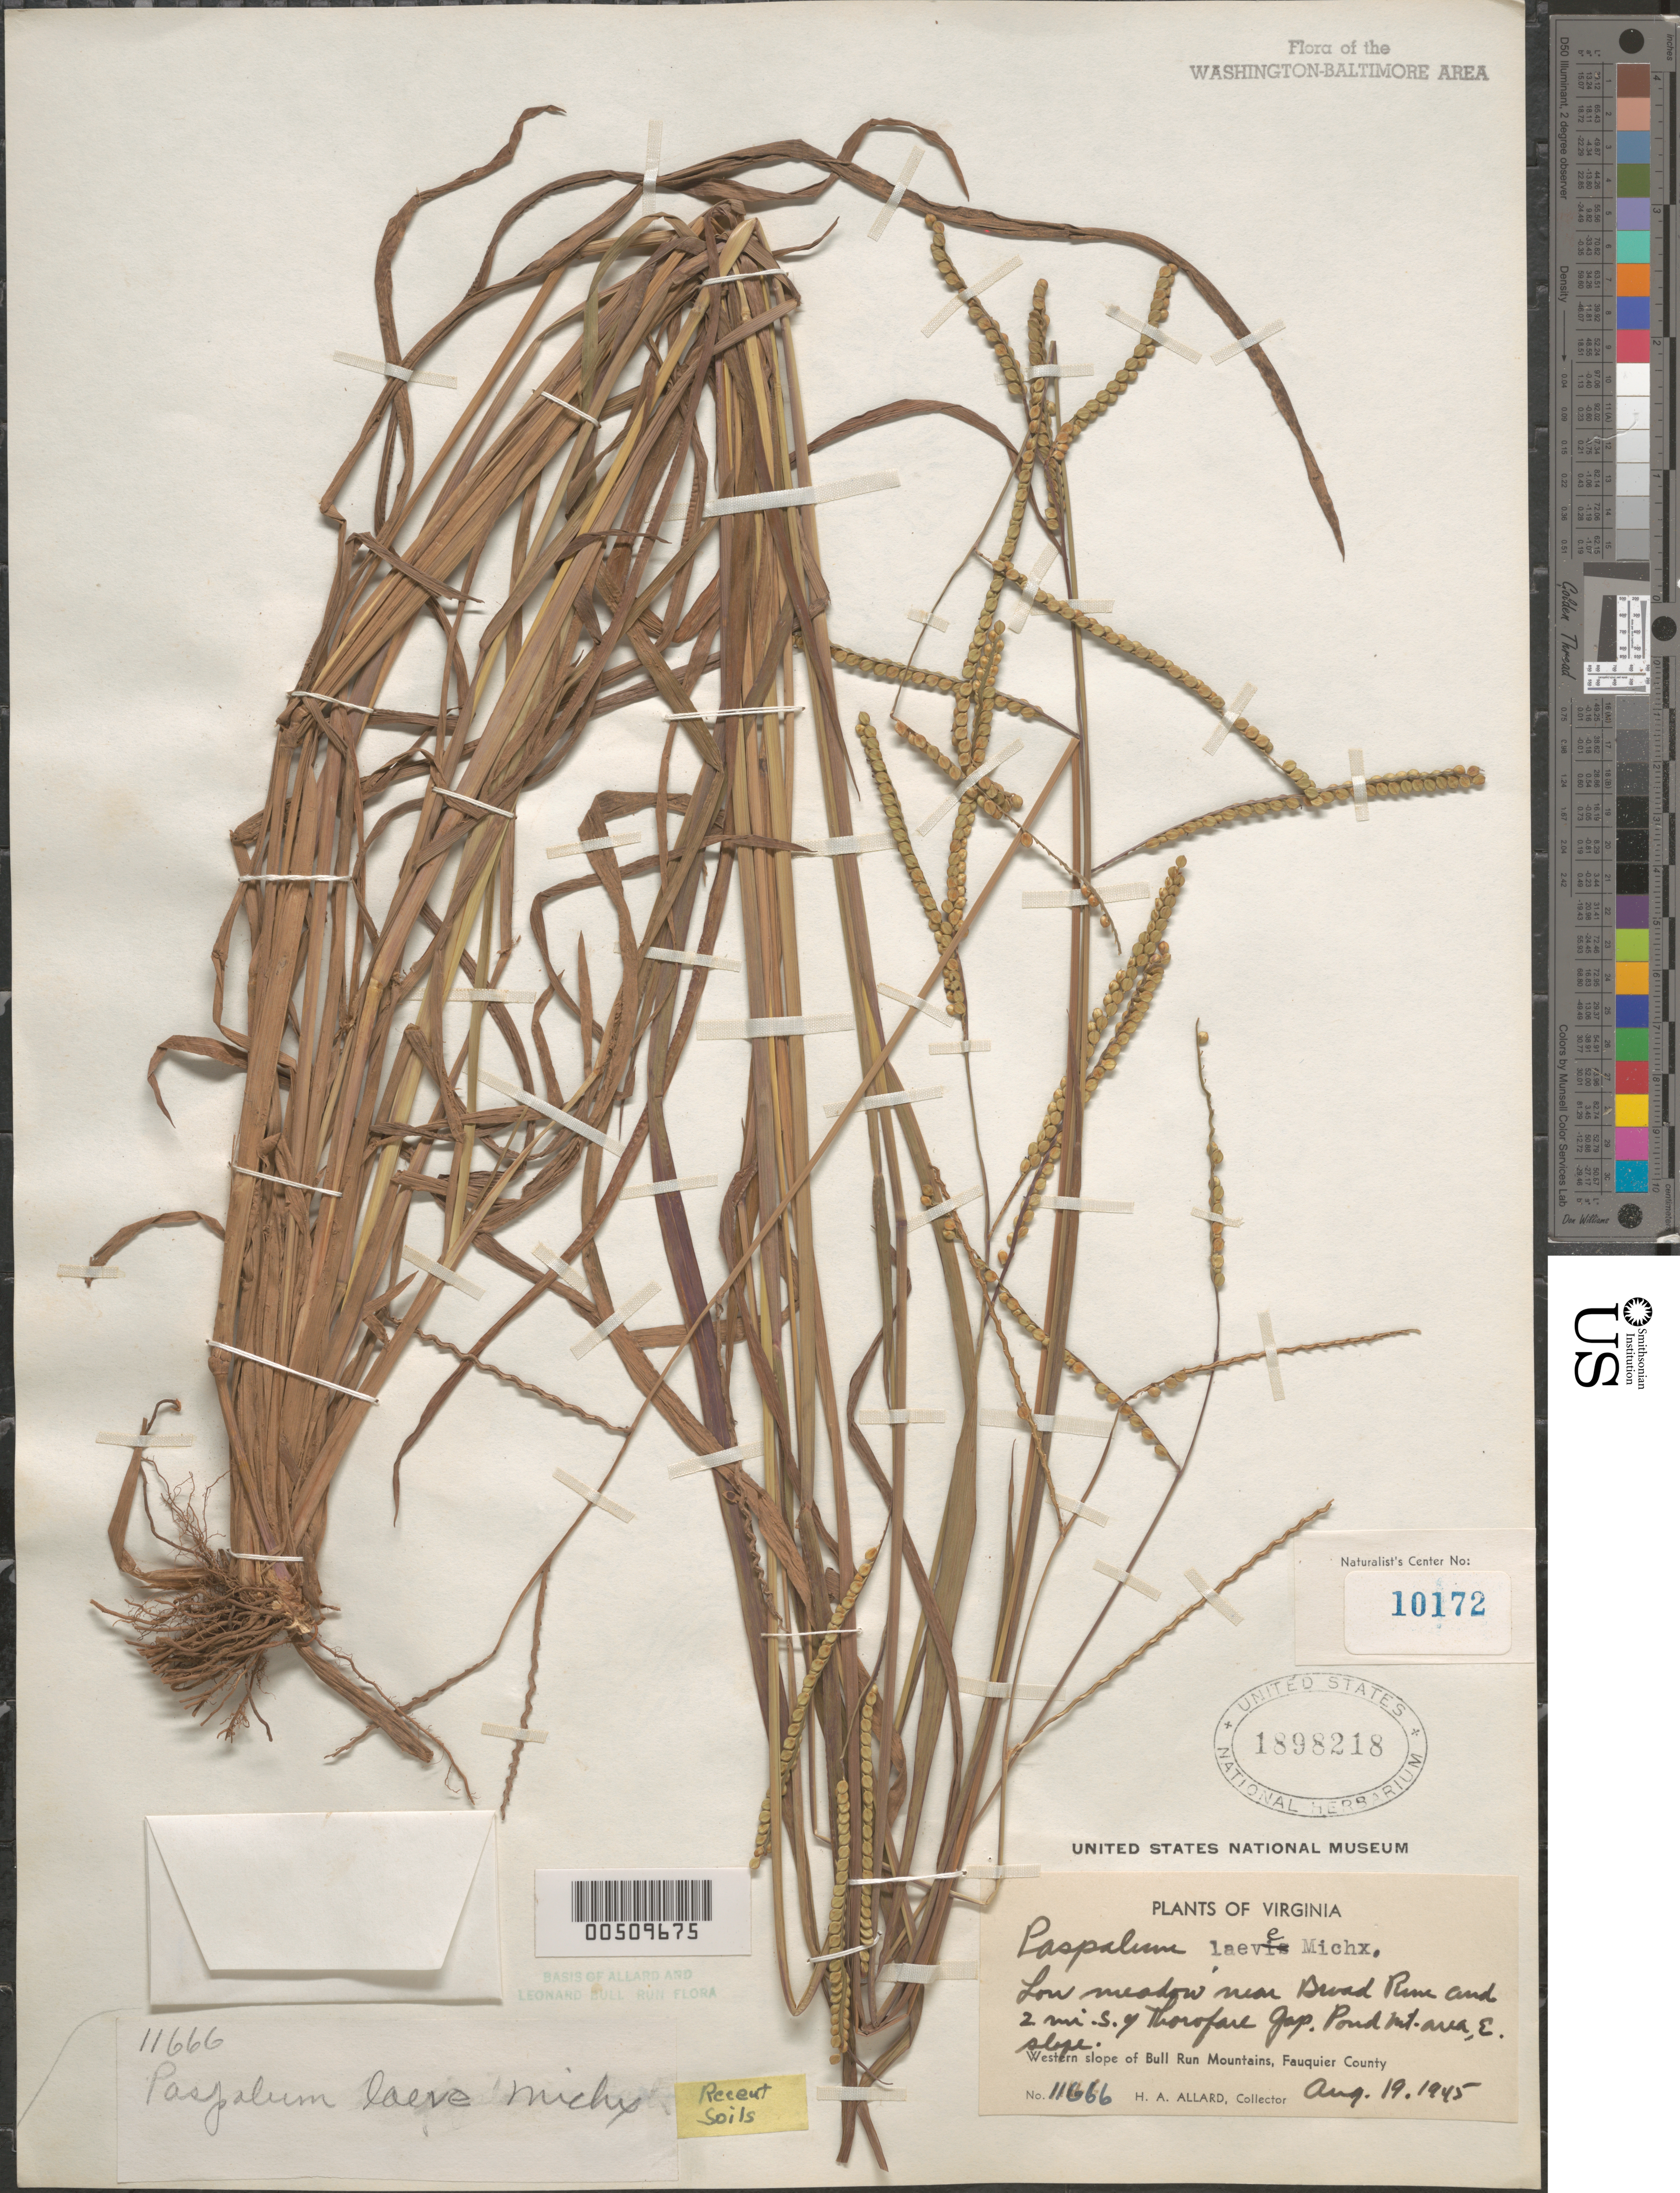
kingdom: Plantae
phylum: Tracheophyta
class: Liliopsida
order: Poales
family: Poaceae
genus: Paspalum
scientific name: Paspalum laeve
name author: Michx.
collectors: H. A. Allard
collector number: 11666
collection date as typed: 19 Aug 1945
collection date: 1945-08-19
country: United States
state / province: Virginia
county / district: Fauquier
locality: Bull Run Mts., near Broad Run and 2 mi. S of Thoroughfare Gap, Pond Mt. area Bull Run Mts.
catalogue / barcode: US 1898218